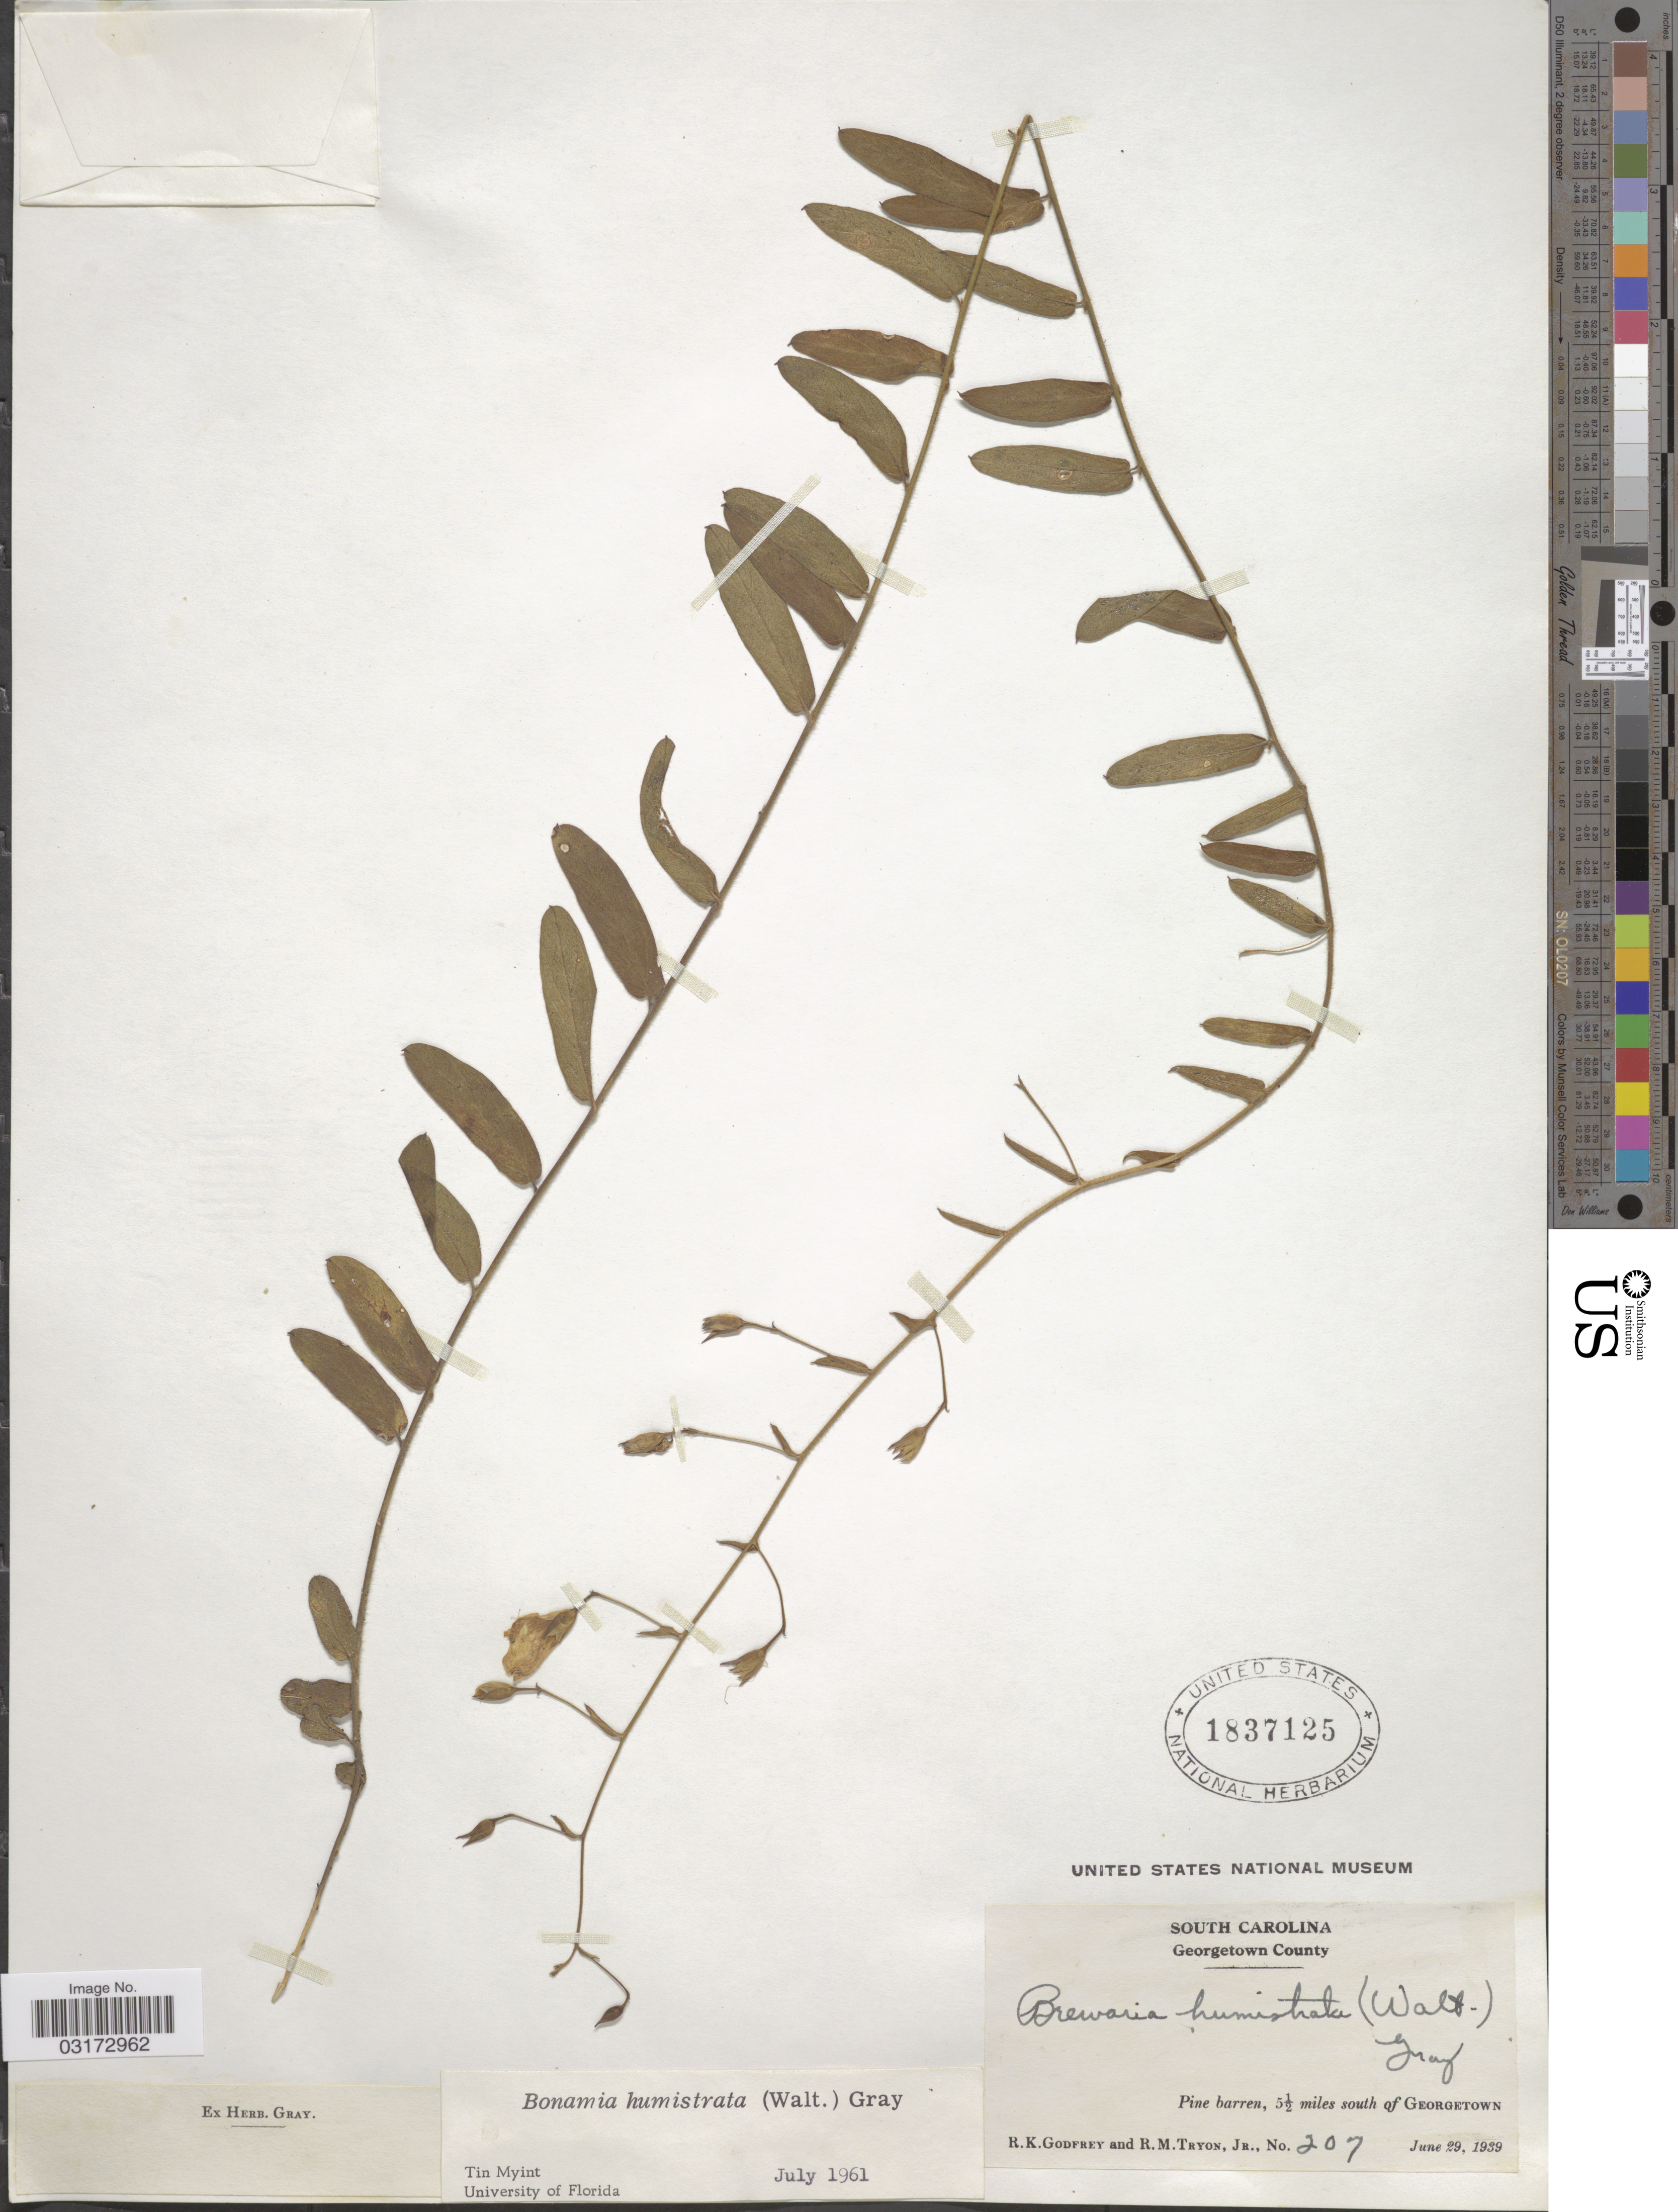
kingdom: Plantae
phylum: Tracheophyta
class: Magnoliopsida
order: Solanales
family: Convolvulaceae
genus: Stylisma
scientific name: Stylisma humistrata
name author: (Walter) Chapm.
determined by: Strong, Mark T., (BOT), Smithsonian Institution - National Museum of Natural History (UNITED STATES)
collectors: R. K. Godfrey & R. Tryon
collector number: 207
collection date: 1939-06-29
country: United States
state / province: South Carolina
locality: Georgetown County, Pine barren, 5½ miles south of Georgetown.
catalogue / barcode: US 1837125